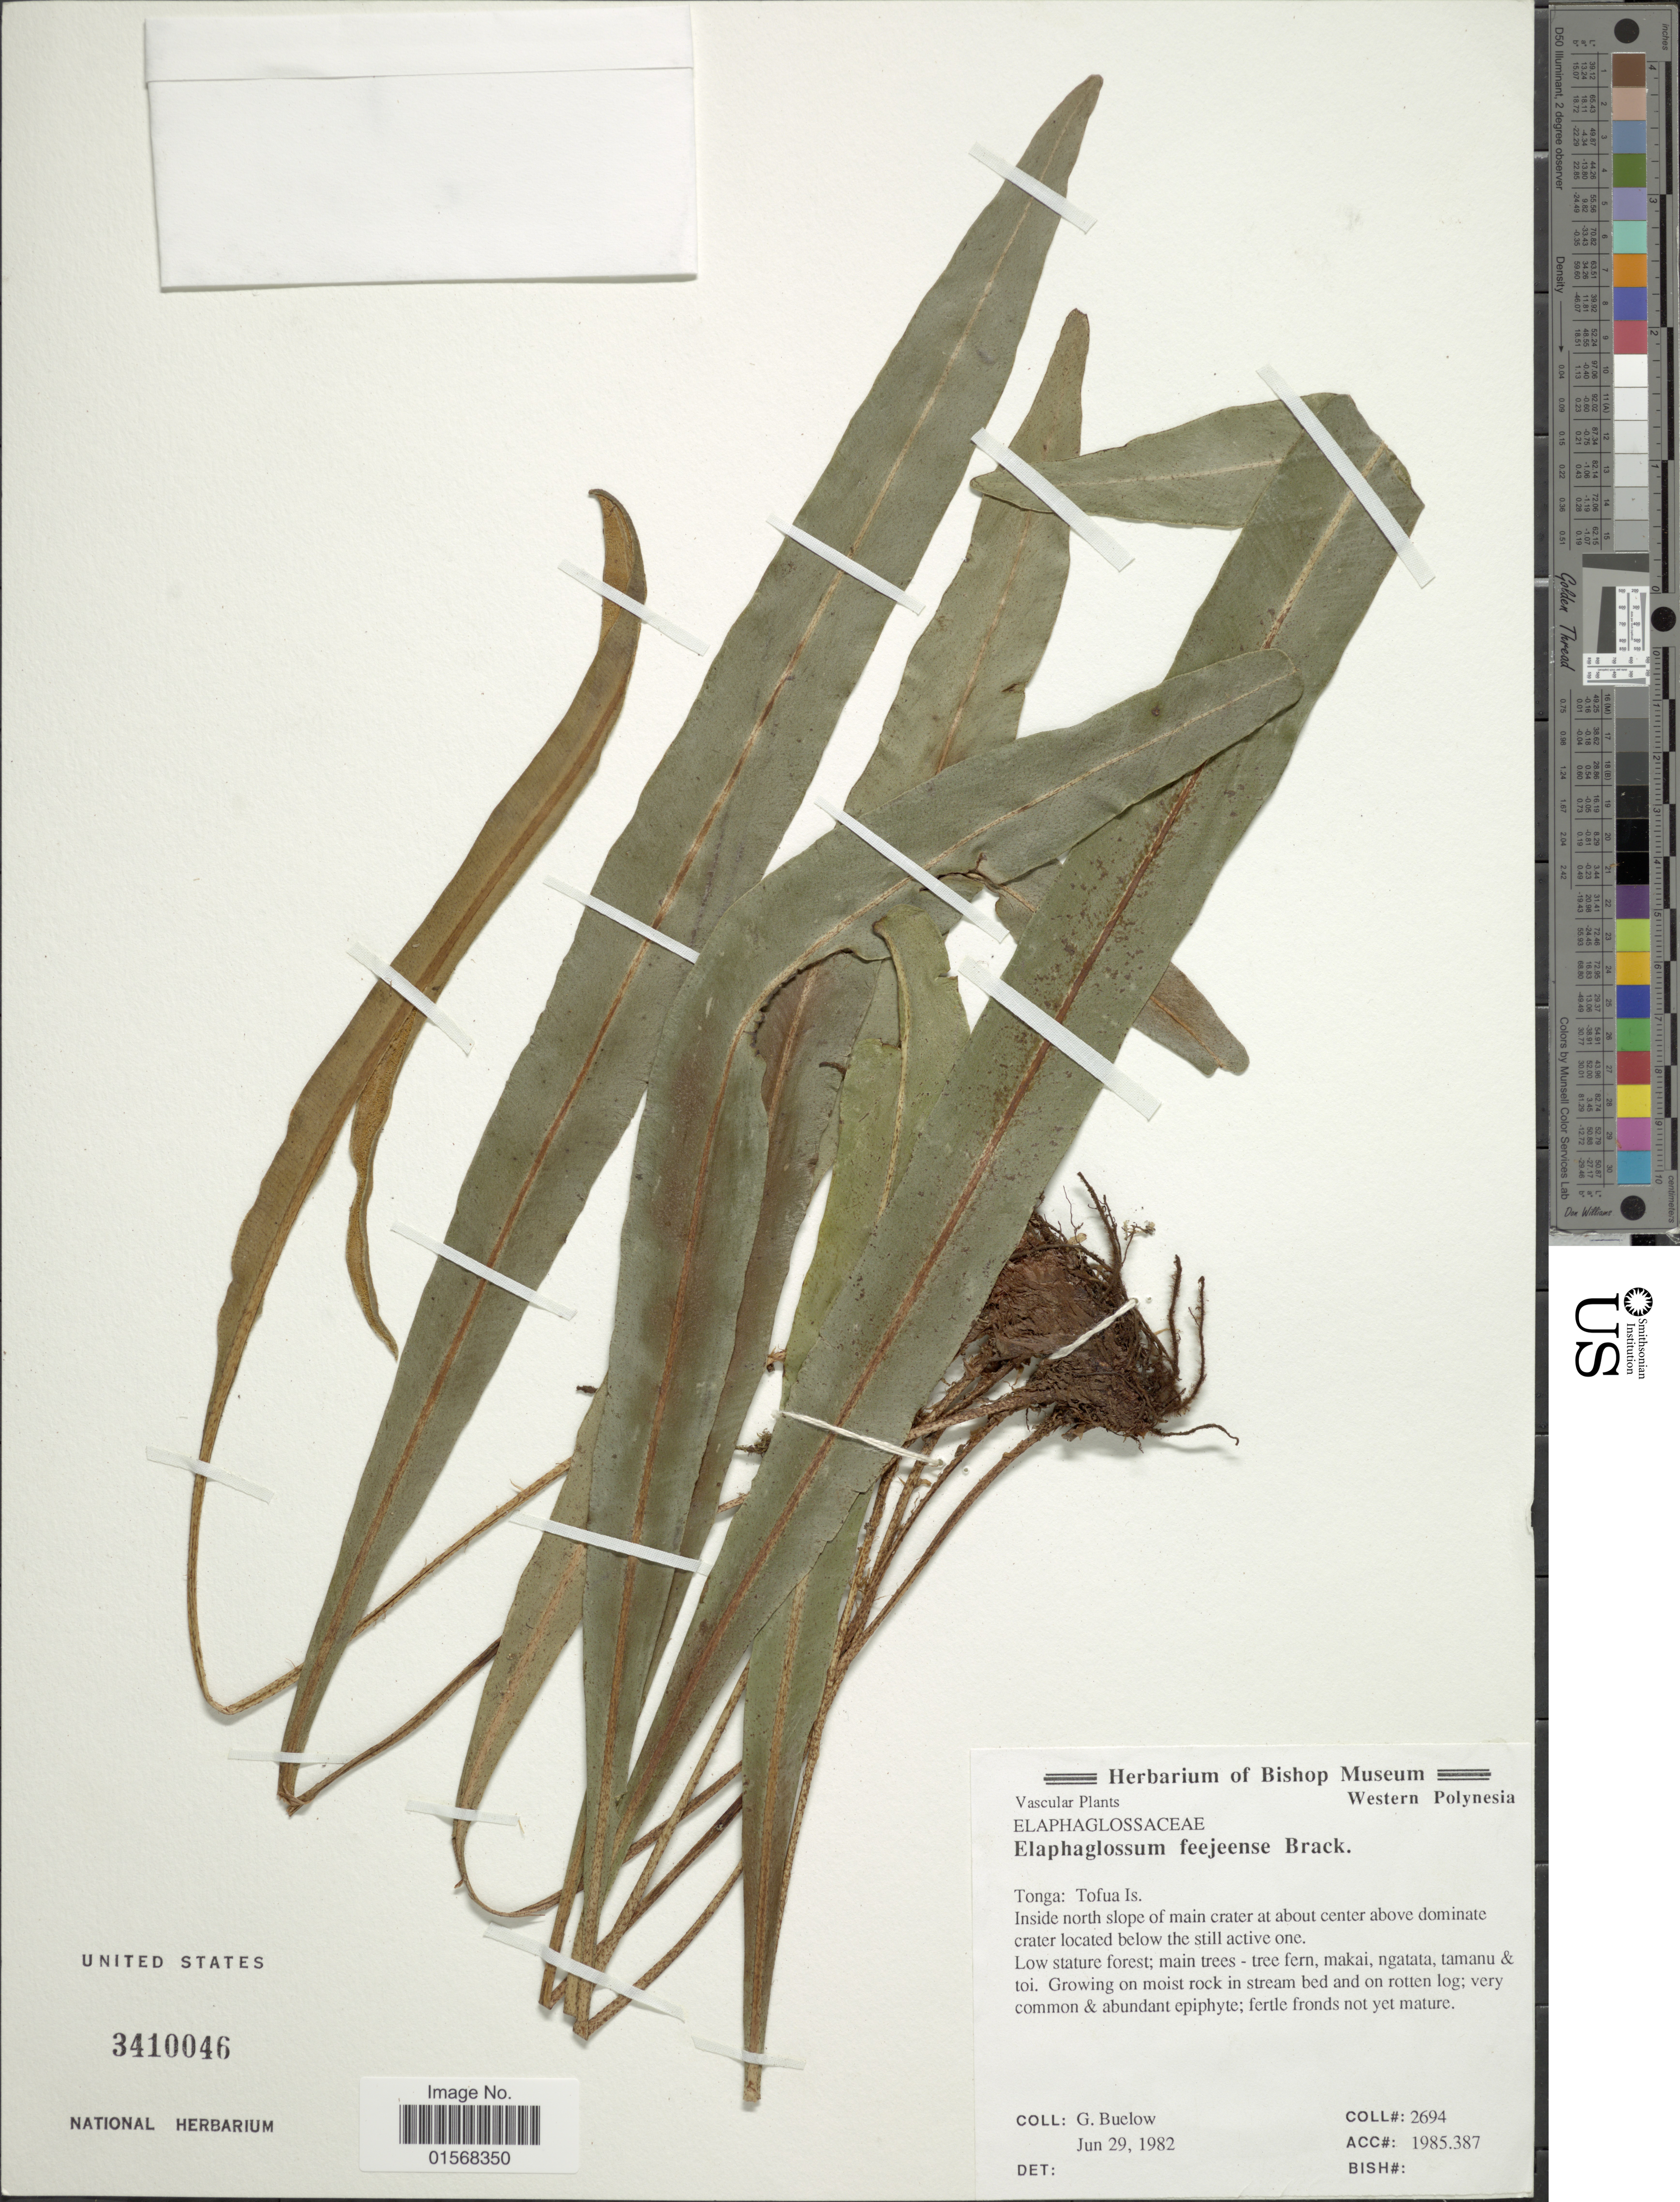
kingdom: Plantae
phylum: Tracheophyta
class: Polypodiopsida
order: Polypodiales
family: Dryopteridaceae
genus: Elaphoglossum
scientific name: Elaphoglossum feejeense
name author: Brack. in Wilkes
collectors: G. Buelow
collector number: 2694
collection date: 1982-06-29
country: Tonga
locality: Tonga: Tofua Is. Inside north slope of main crater at about center above dominate crater located below the still active one.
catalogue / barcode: US 3410046